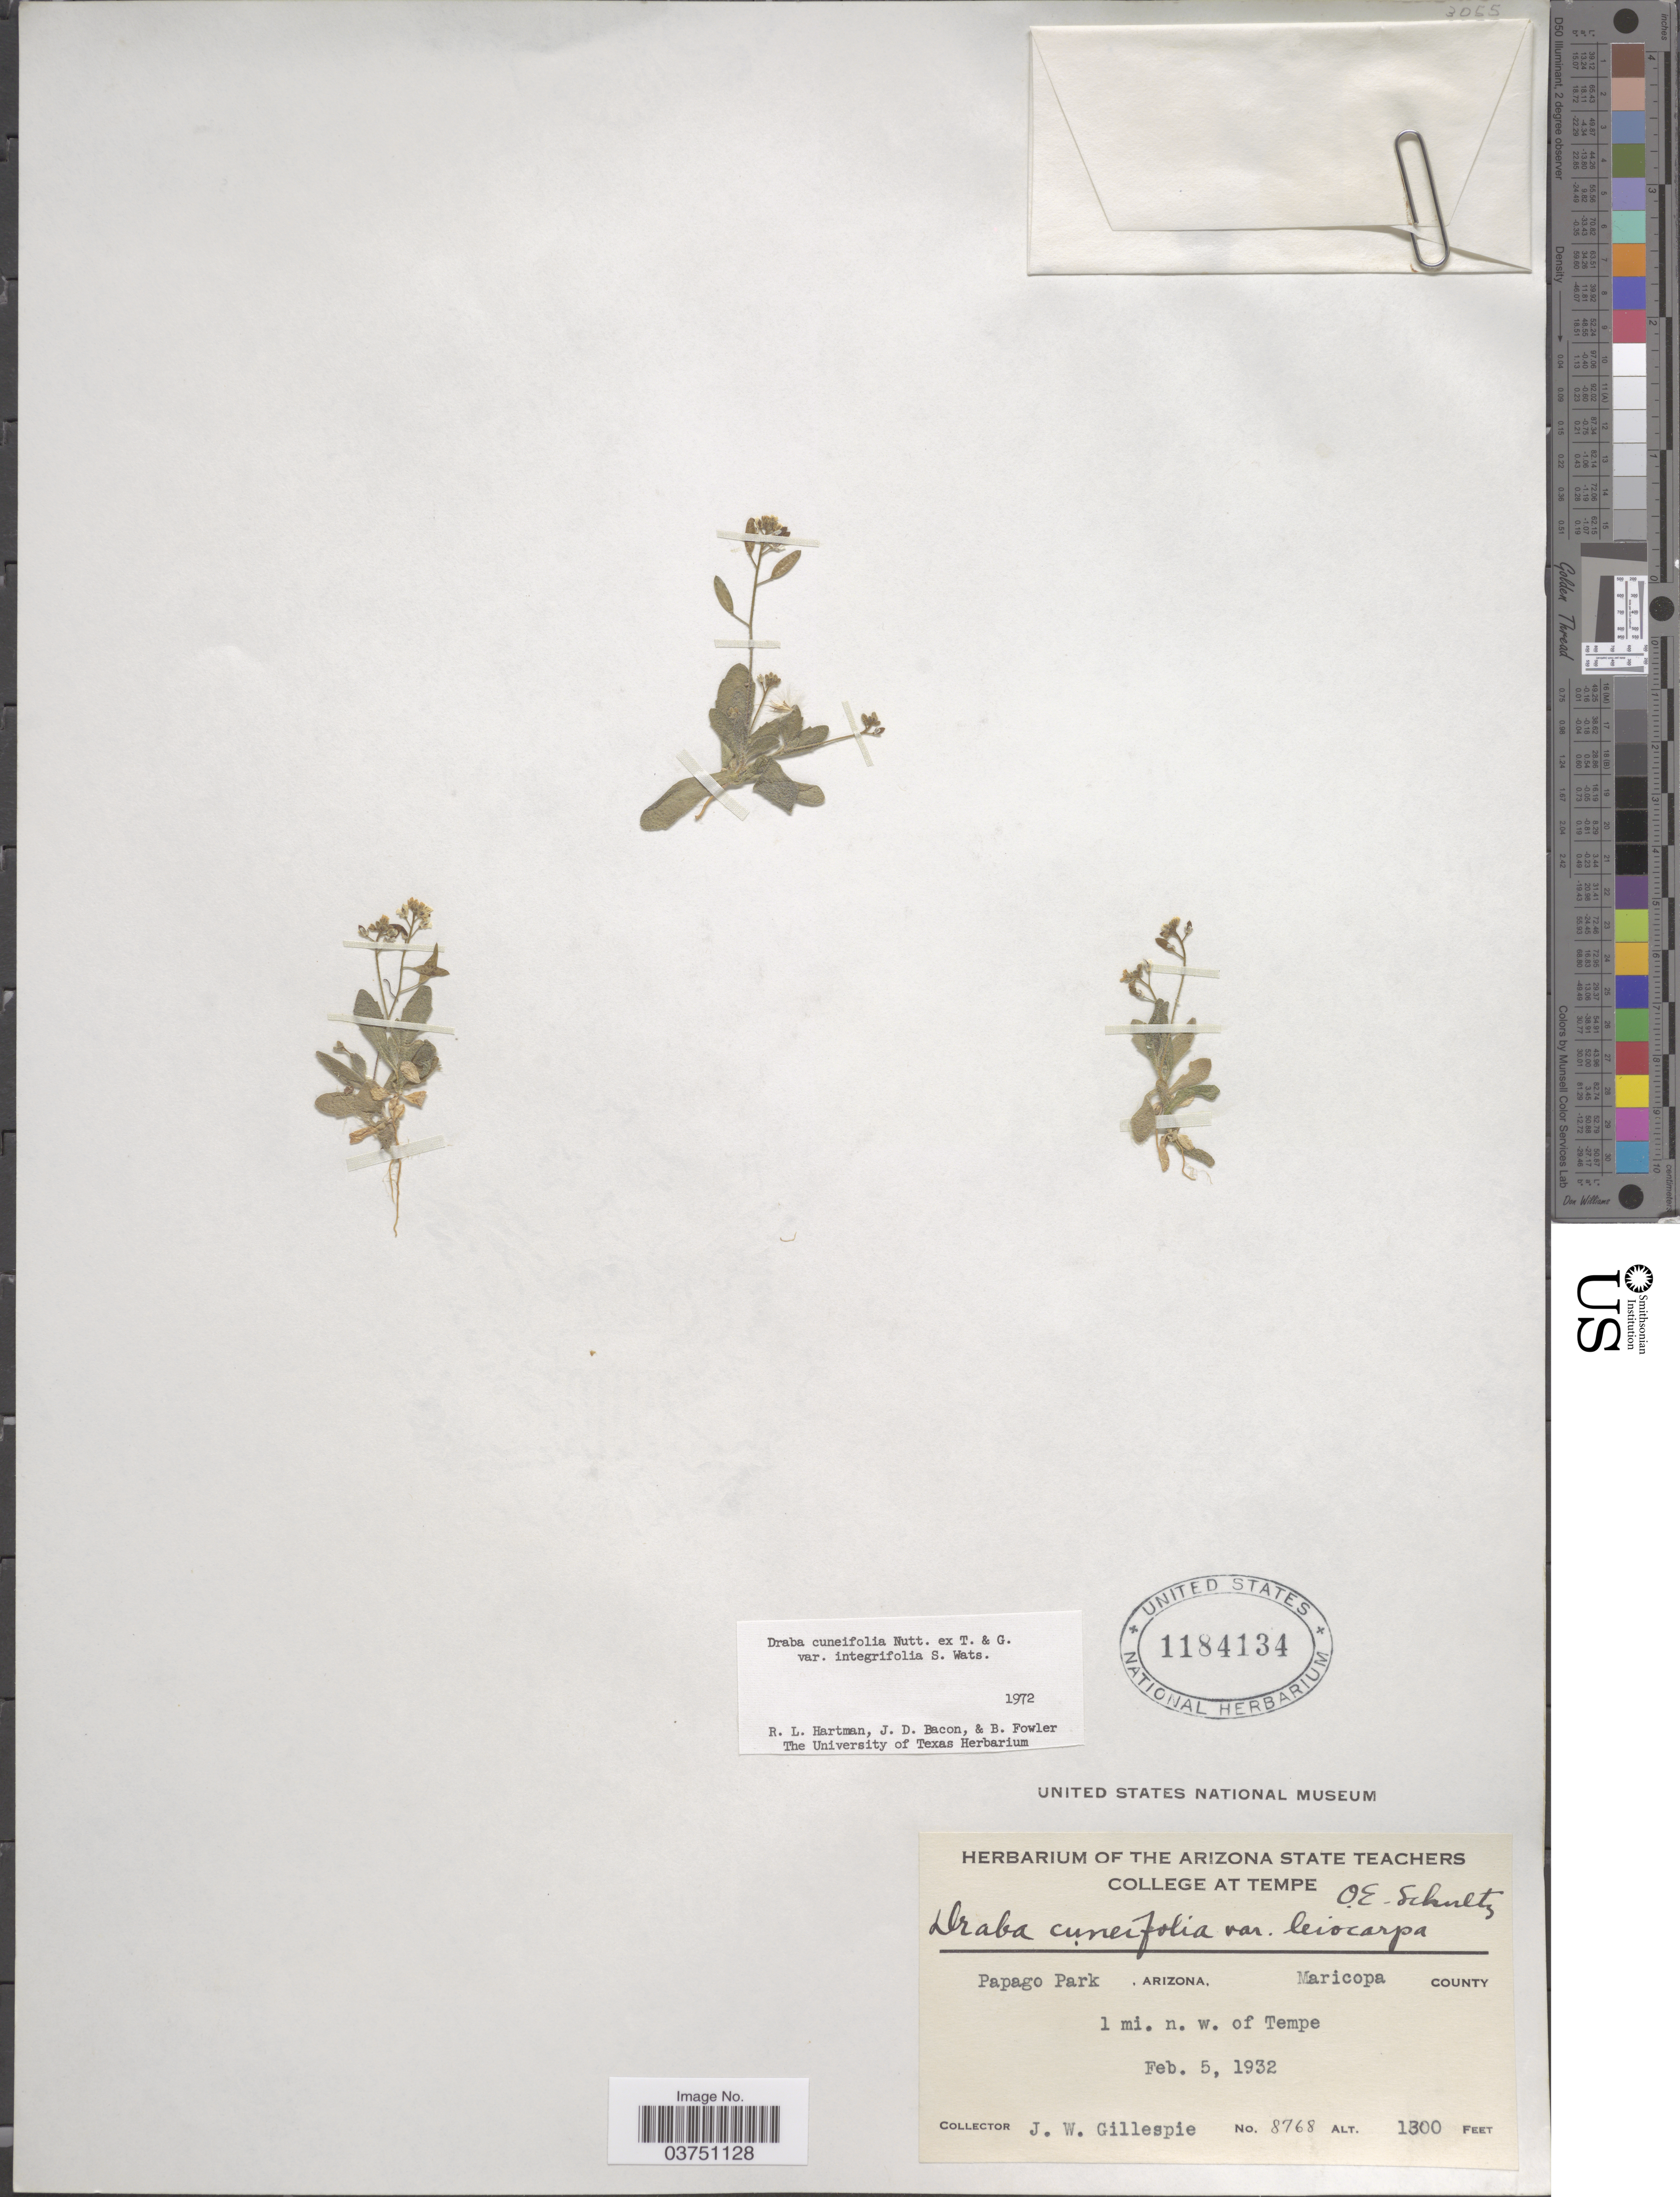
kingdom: Plantae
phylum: Tracheophyta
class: Magnoliopsida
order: Brassicales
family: Brassicaceae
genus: Draba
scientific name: Draba cuneifolia var. integrifolia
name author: S. Watson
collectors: J. W. Gillespie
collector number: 8768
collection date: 1932-02-05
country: United States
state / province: Arizona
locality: Papago Park, Maricopa County, 1 mi. n.w. of Tempe.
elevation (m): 396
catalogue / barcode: US 1184134